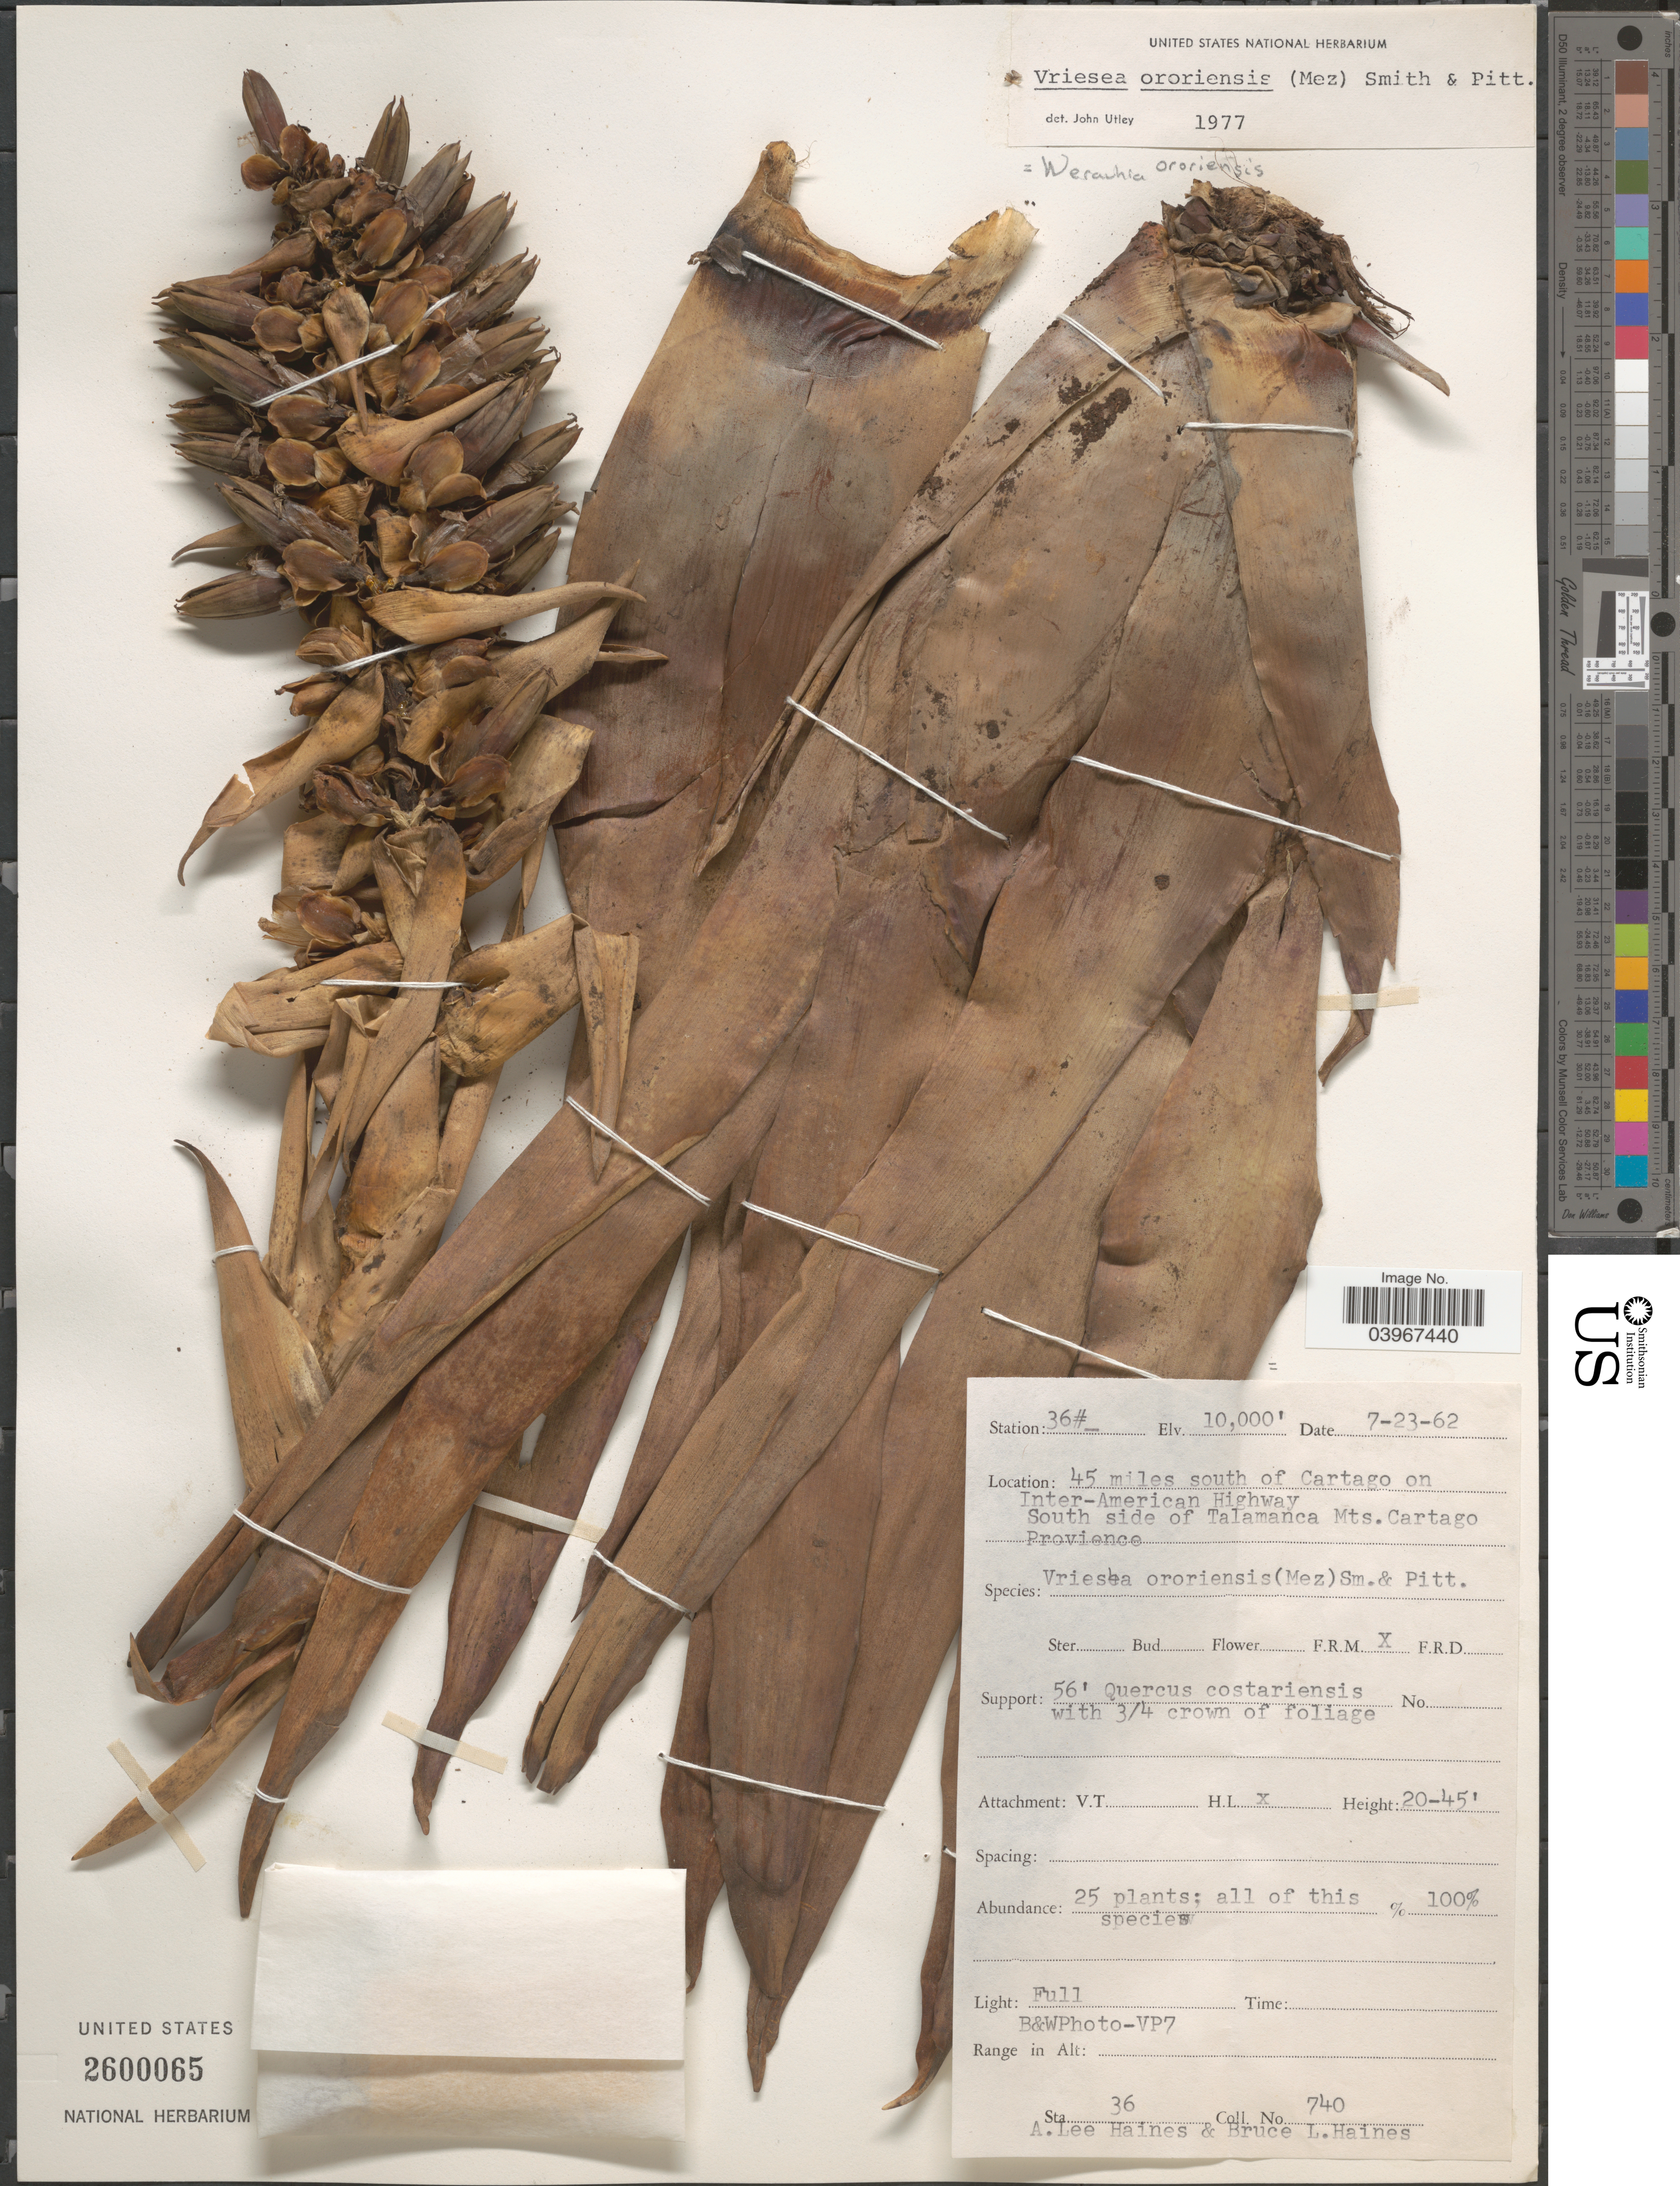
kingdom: Plantae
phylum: Tracheophyta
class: Liliopsida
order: Poales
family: Bromeliaceae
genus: Werauhia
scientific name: Werauhia ororiensis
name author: (Mez) J.R. Grant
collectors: A. L. Haines & B. L. Haines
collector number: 740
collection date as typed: Transcribed d/m/y: 23/7/62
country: Costa Rica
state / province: Cartago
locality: Station 36#. 45 miles South of Cartago on Inter-American Highway. South side of Talamanca Mts.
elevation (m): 3048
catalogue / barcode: US 2600065